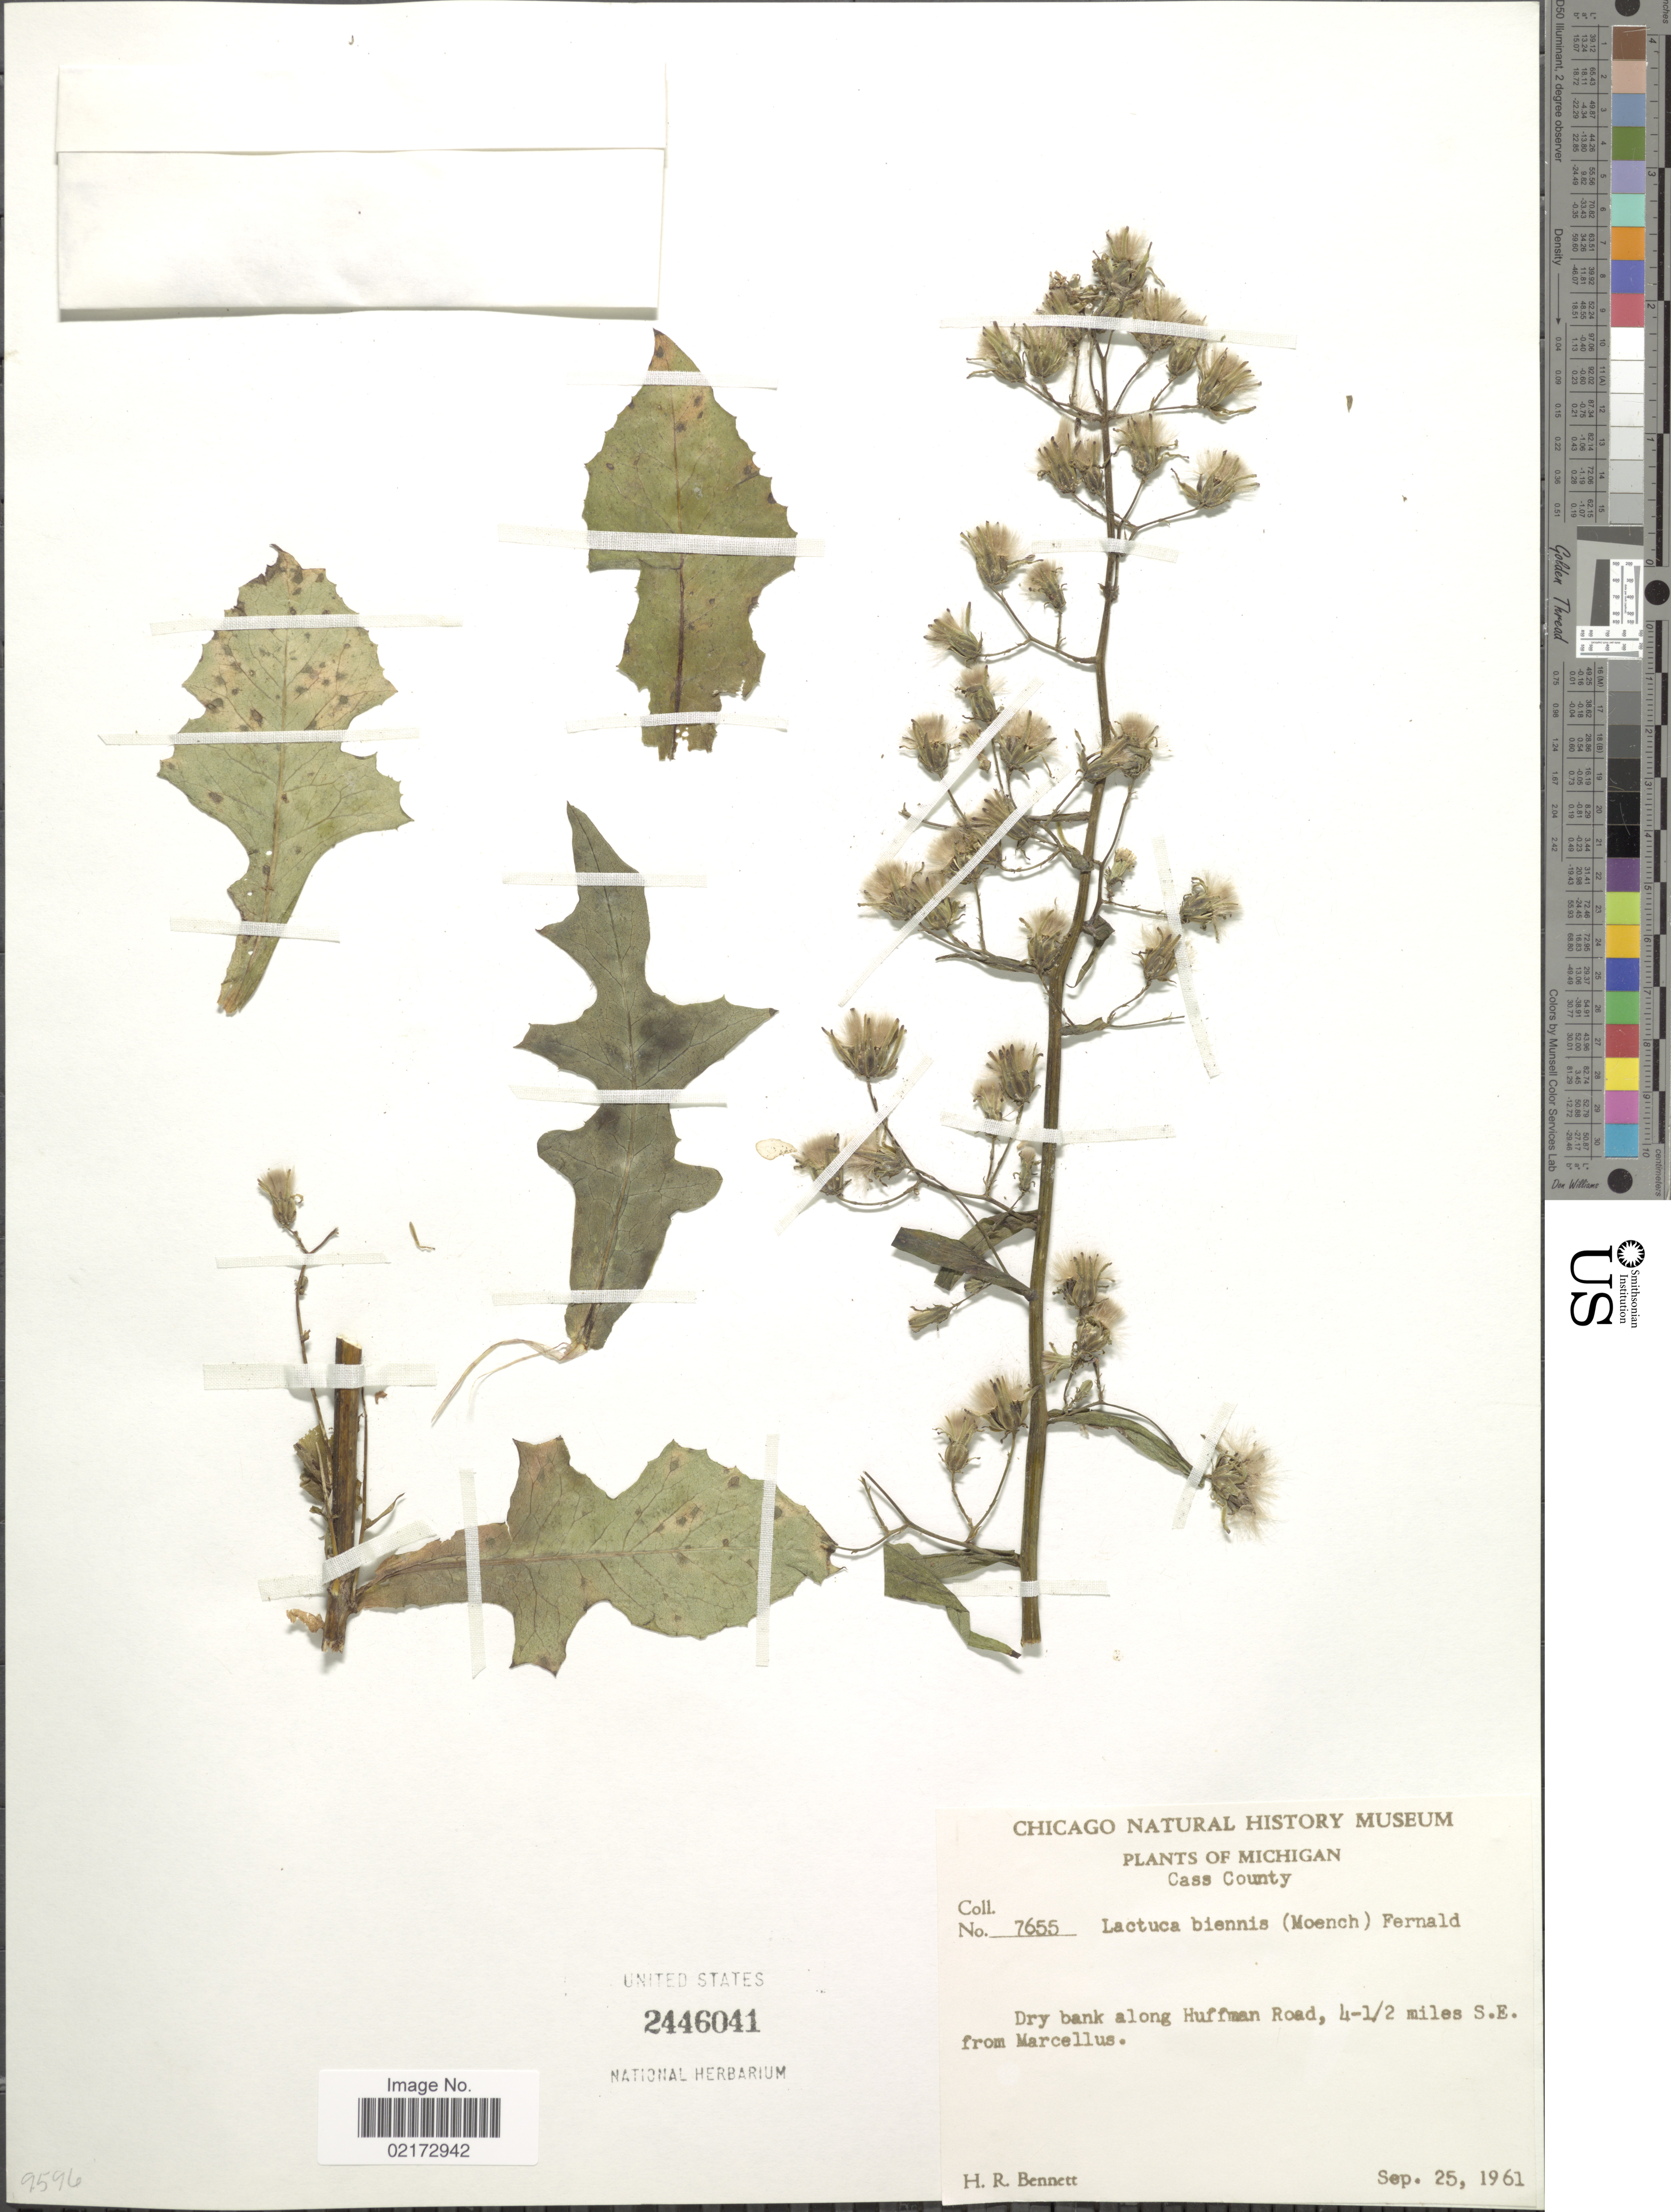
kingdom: Plantae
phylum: Tracheophyta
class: Magnoliopsida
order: Asterales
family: Asteraceae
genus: Lactuca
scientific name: Lactuca biennis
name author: (Moench) Fernald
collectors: H. R. Bennett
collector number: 7655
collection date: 1961-09-25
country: United States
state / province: Michigan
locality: Cass County, along Huffman Road, 4-½ miles S. E. from Marcellus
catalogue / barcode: US 2446041